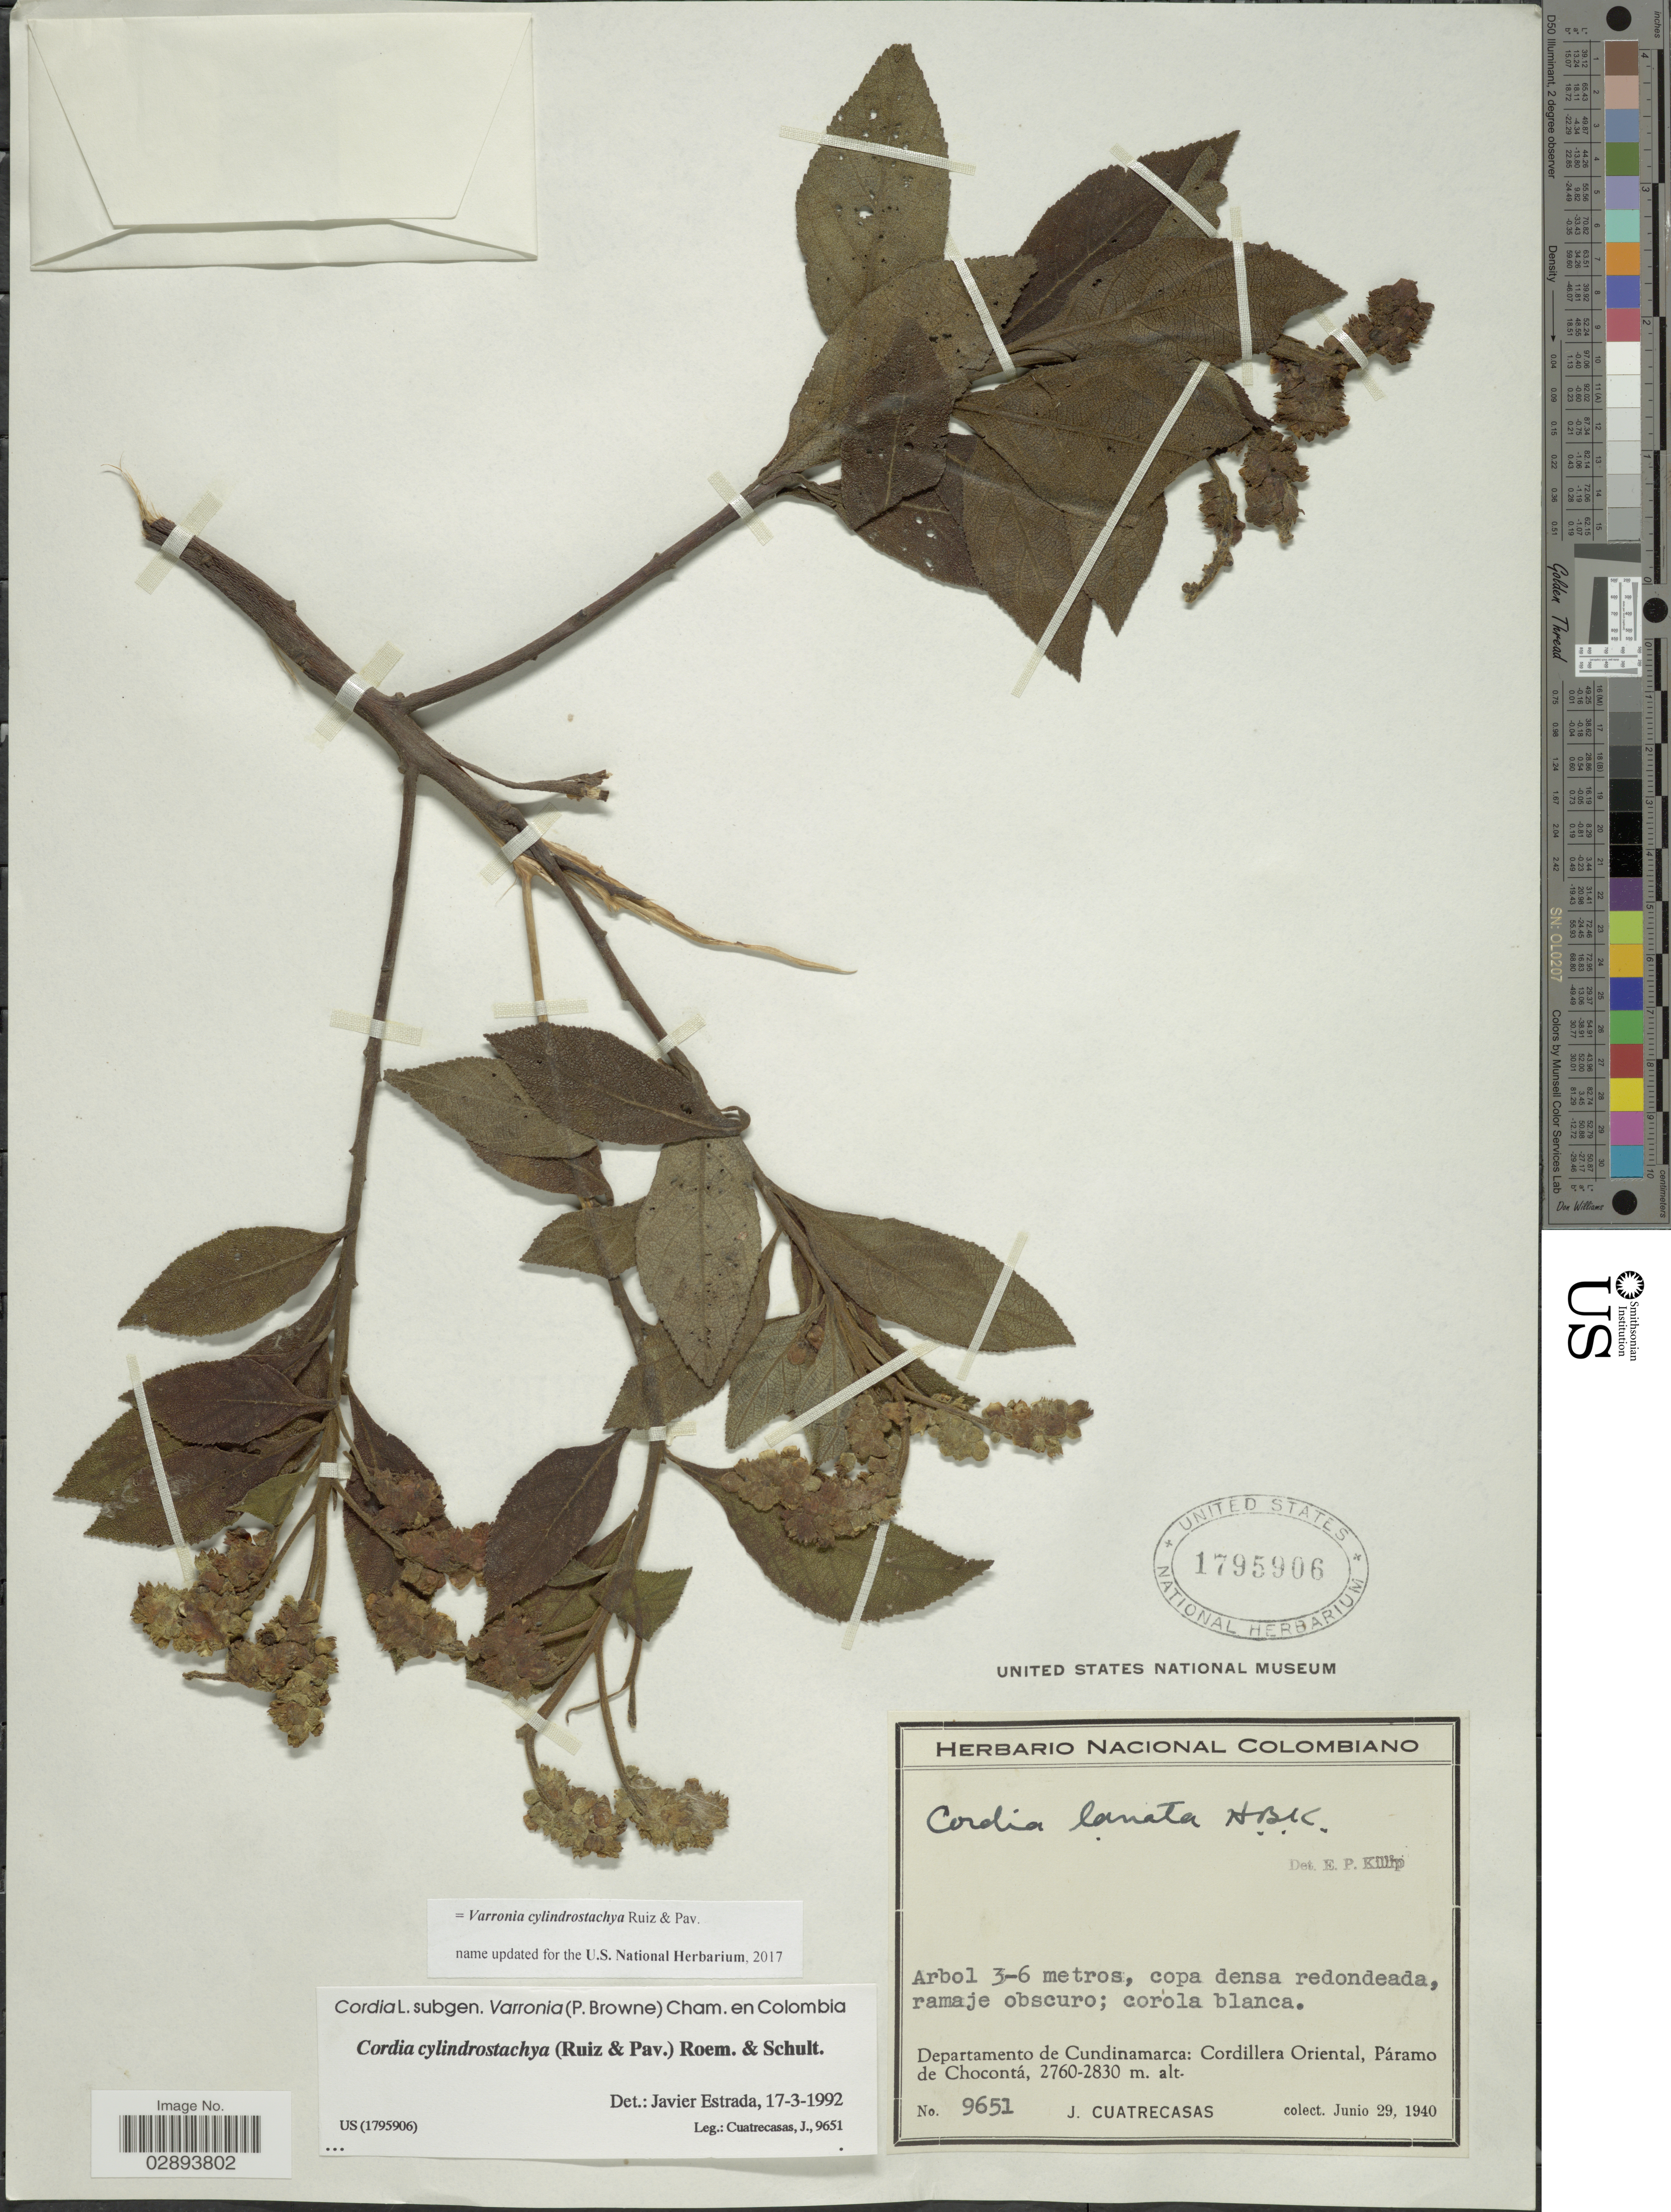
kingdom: Plantae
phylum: Tracheophyta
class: Magnoliopsida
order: Boraginales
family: Cordiaceae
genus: Varronia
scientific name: Varronia cylindrostachya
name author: Ruiz & Pav.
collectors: J. Cuatrecasas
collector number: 9651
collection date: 1940-06-29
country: Colombia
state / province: Cundinamarca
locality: Departamento de Cundinamarca, Cordillera Oriental, Páramo de Chocontá.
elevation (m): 2760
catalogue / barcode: US 1795906